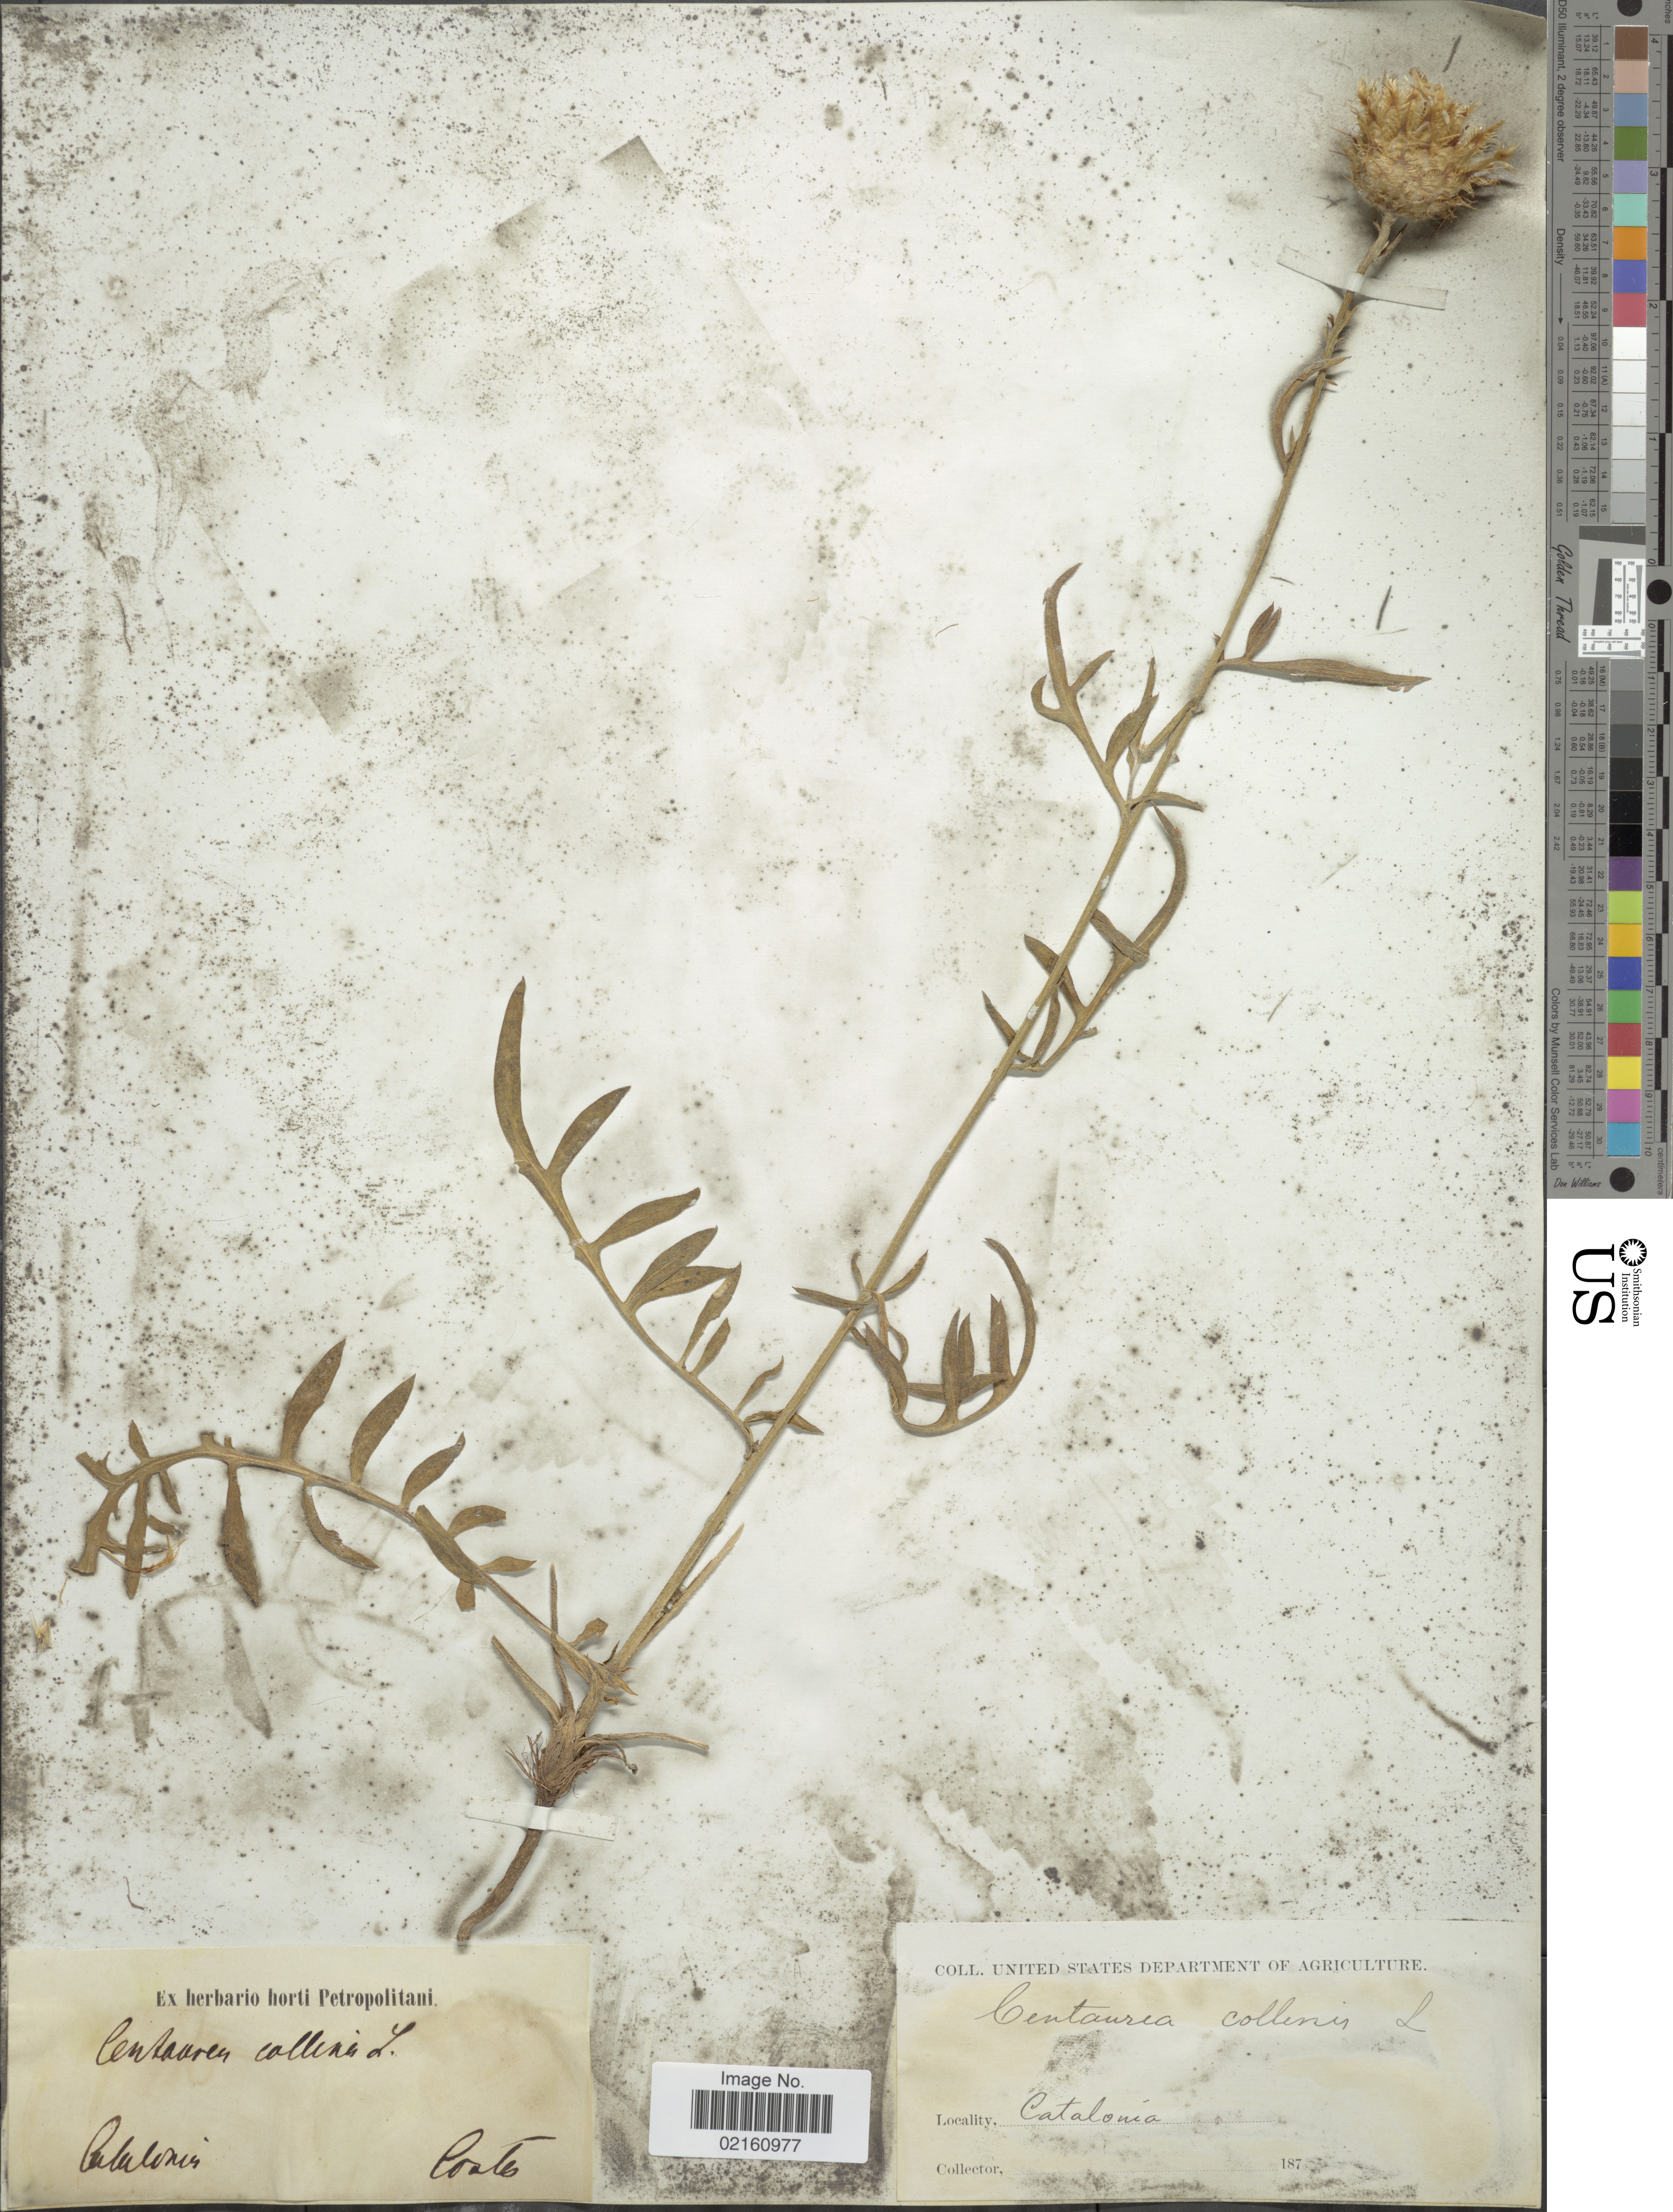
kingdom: Plantae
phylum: Tracheophyta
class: Magnoliopsida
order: Asterales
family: Asteraceae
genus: Centaurea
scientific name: Centaurea collina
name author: L.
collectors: Cortes, --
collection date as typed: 187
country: Spain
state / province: Catalunya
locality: Catalonia